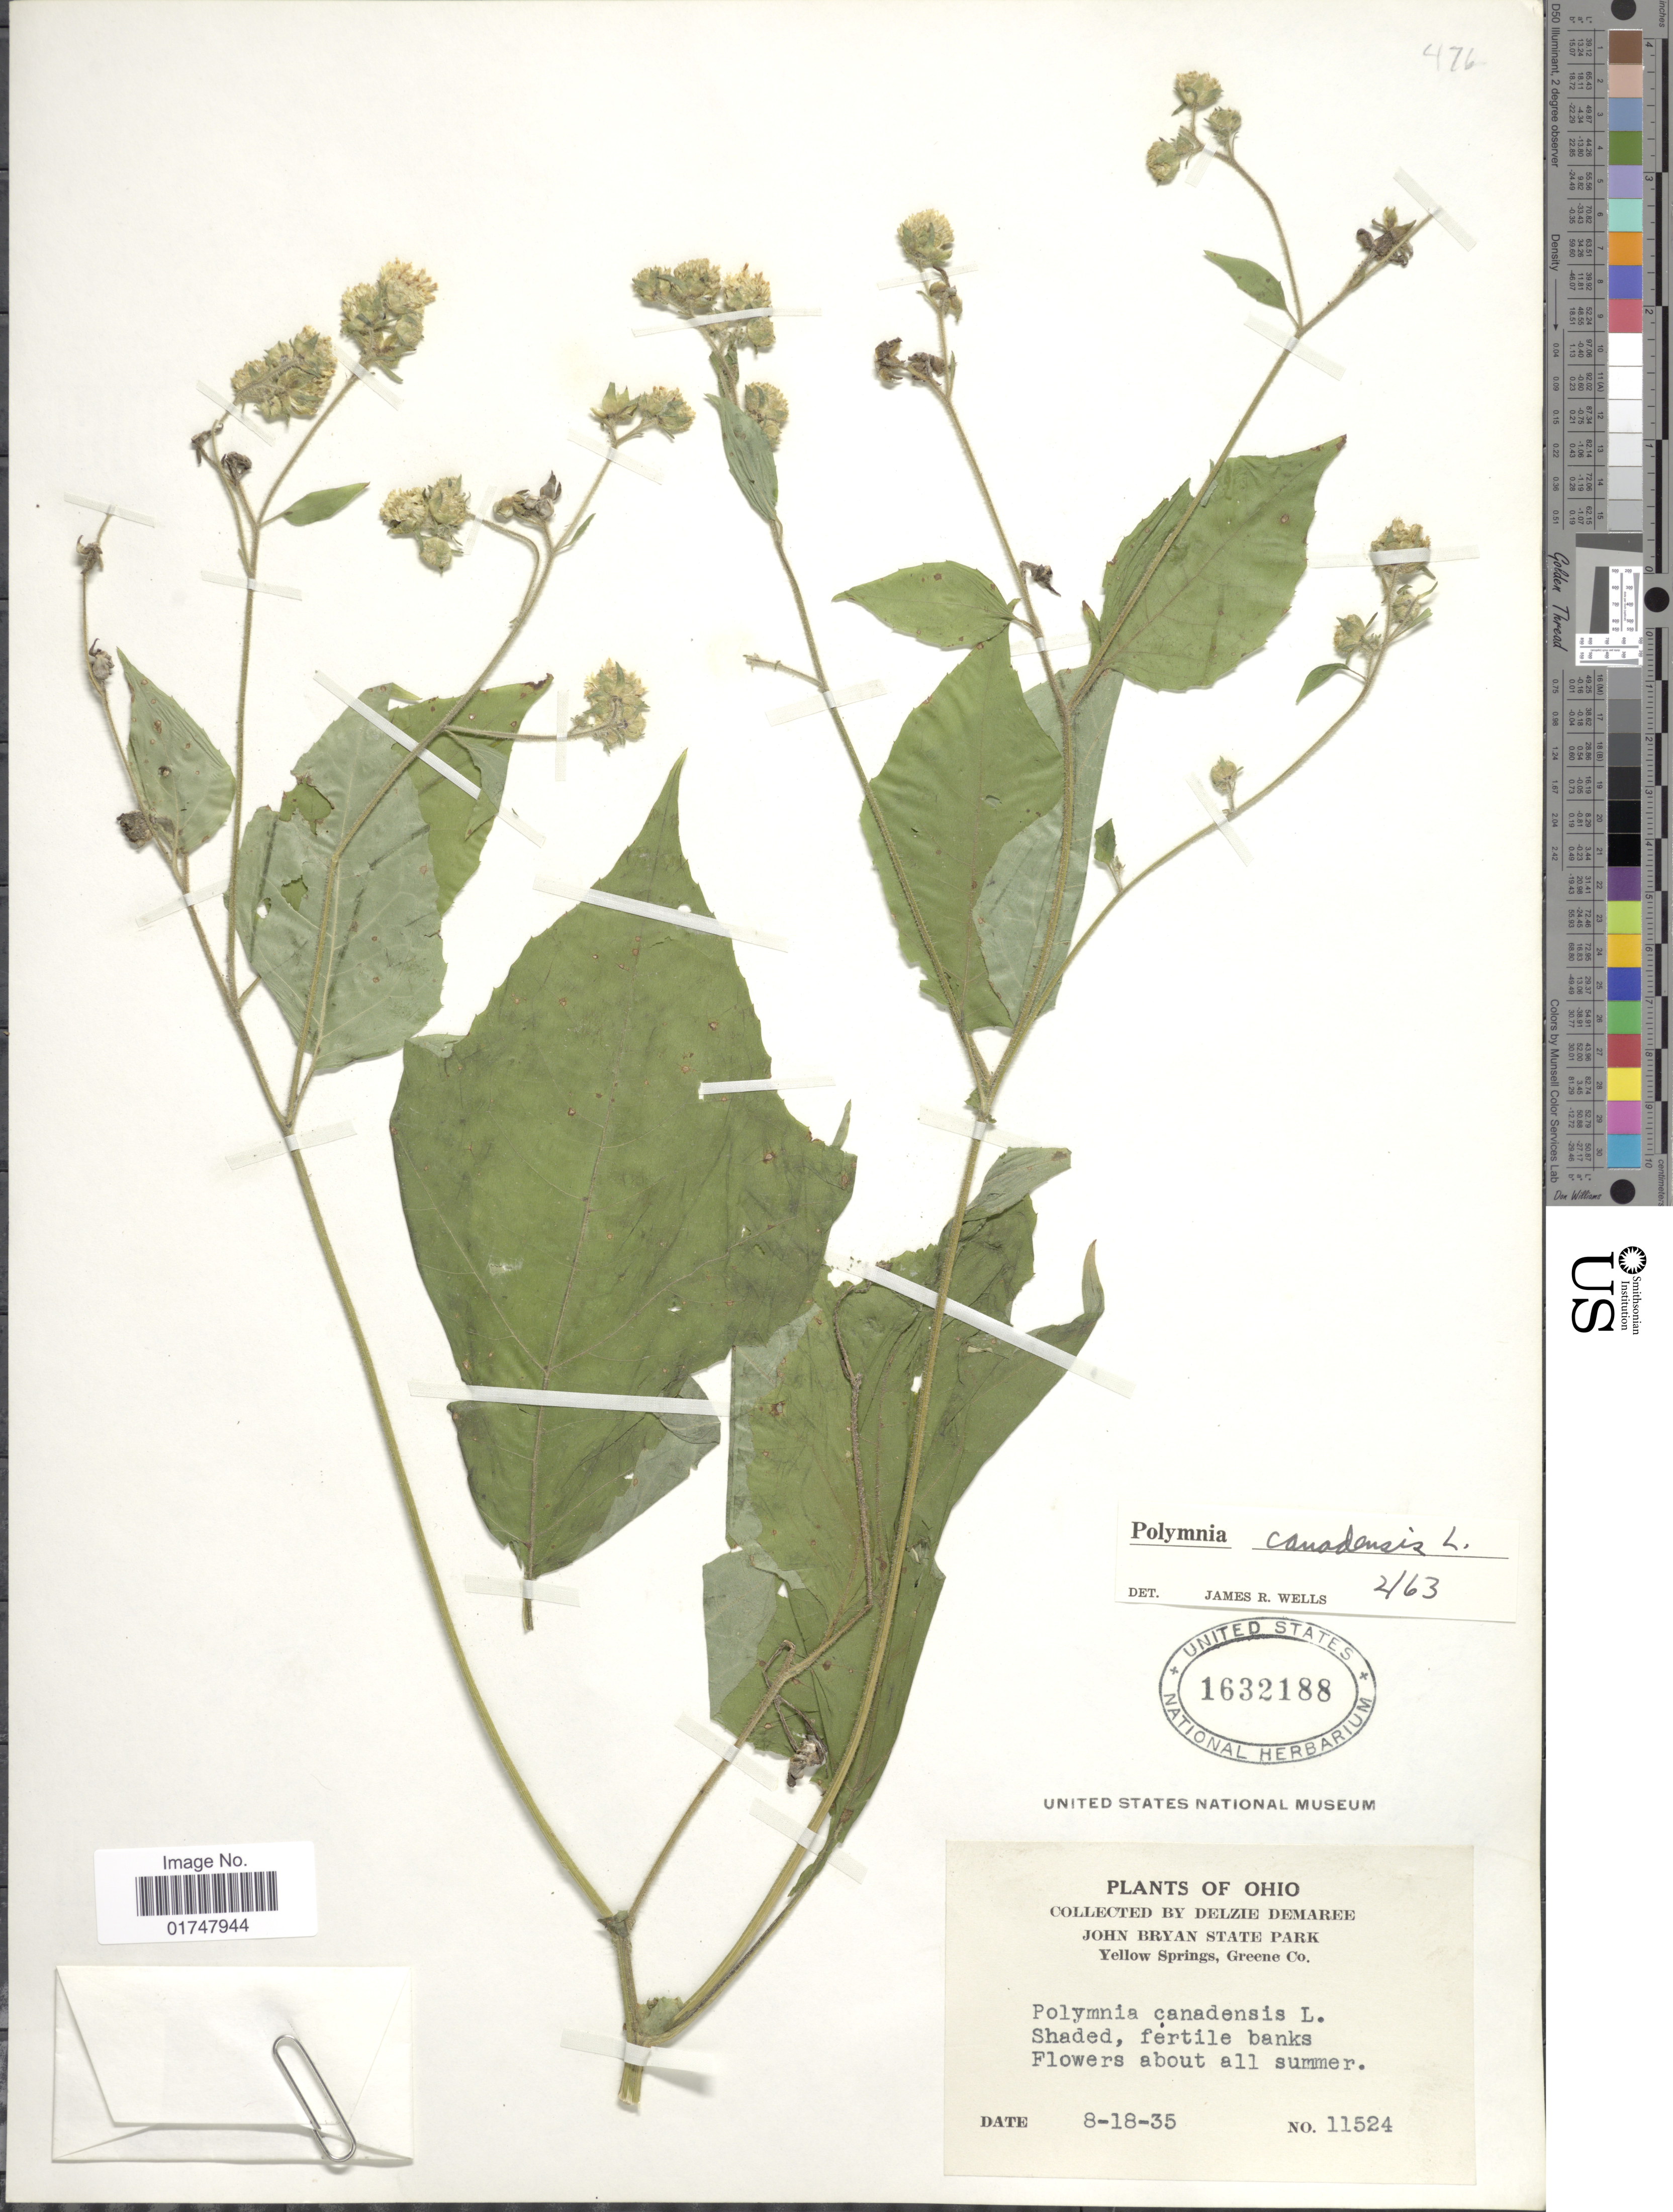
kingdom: Plantae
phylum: Tracheophyta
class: Magnoliopsida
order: Asterales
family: Asteraceae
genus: Polymnia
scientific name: Polymnia canadensis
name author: L.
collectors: D. Demaree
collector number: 11524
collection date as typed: Transcribed d/m/y: 18/8/35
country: United States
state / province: Ohio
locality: John Bryan State Park, Yellow Springs, Greene Co. Shades fertile banks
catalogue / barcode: US 1632188